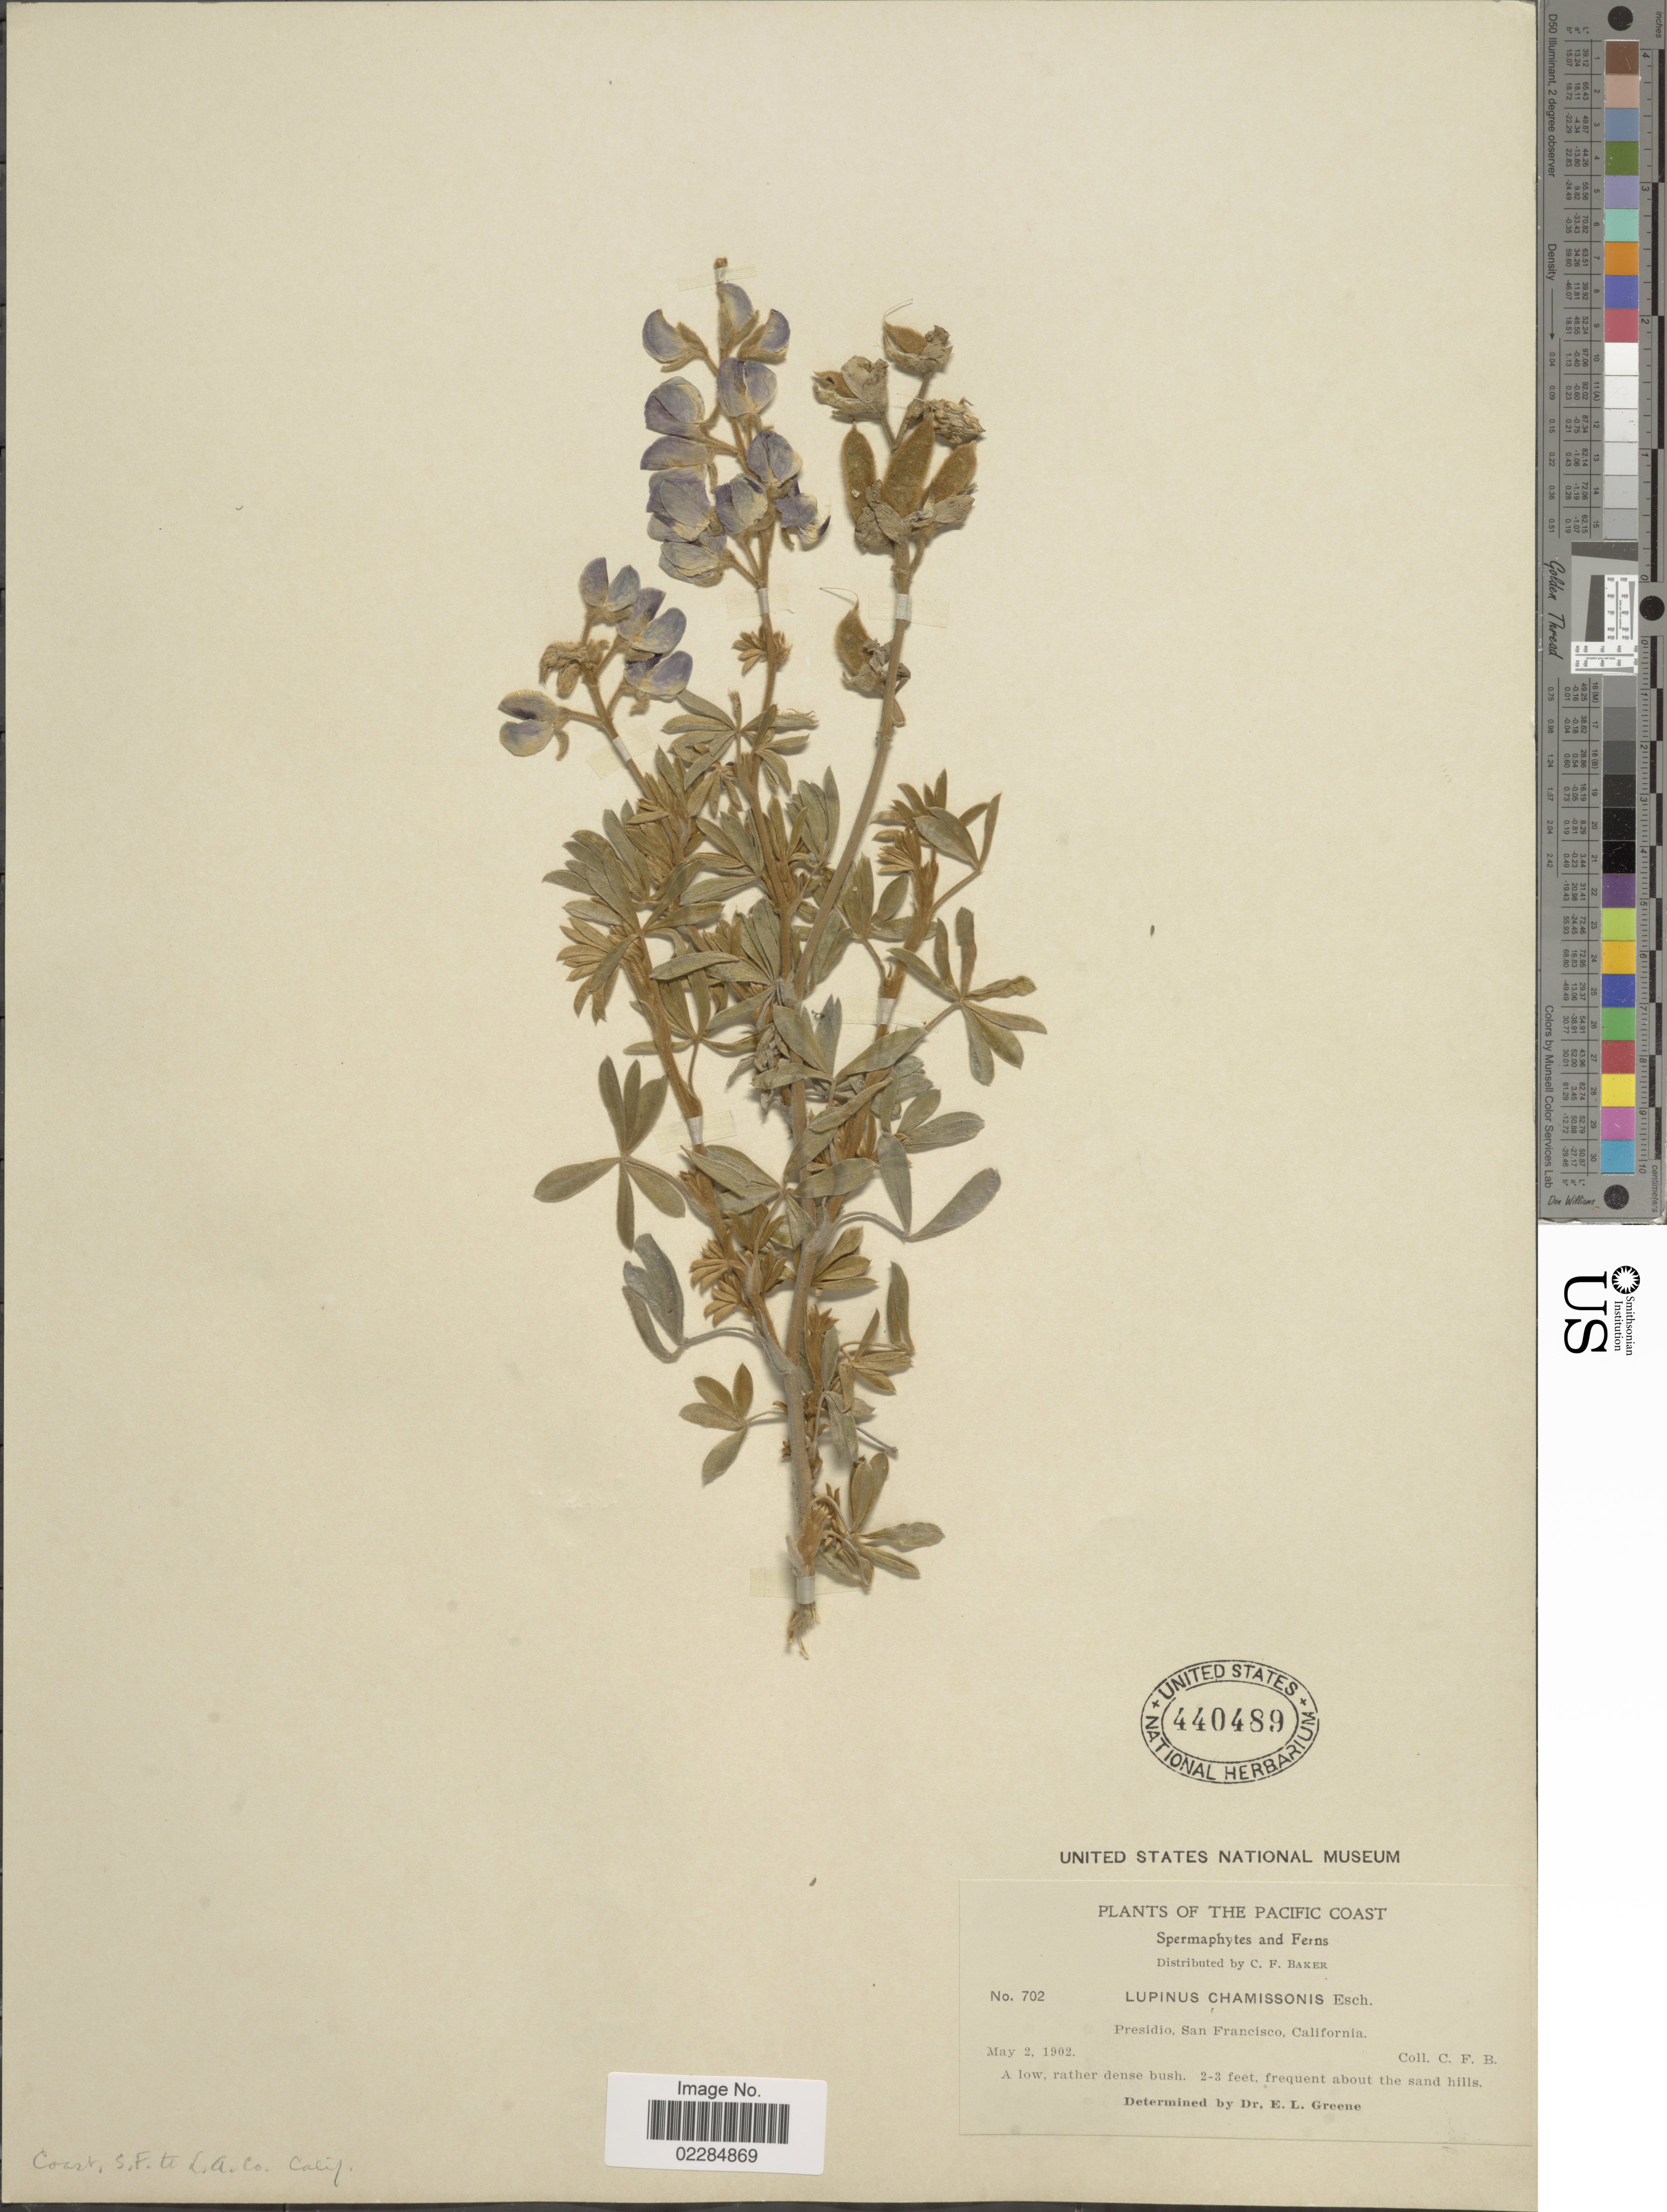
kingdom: Plantae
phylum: Tracheophyta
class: Magnoliopsida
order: Fabales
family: Fabaceae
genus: Lupinus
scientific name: Lupinus chamissonis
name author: Eschsch.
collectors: C. F. Baker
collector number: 702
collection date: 1902-05-02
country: United States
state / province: California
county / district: San Francisco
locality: Pacific Coast, presidio, San Francisco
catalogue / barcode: US 440489